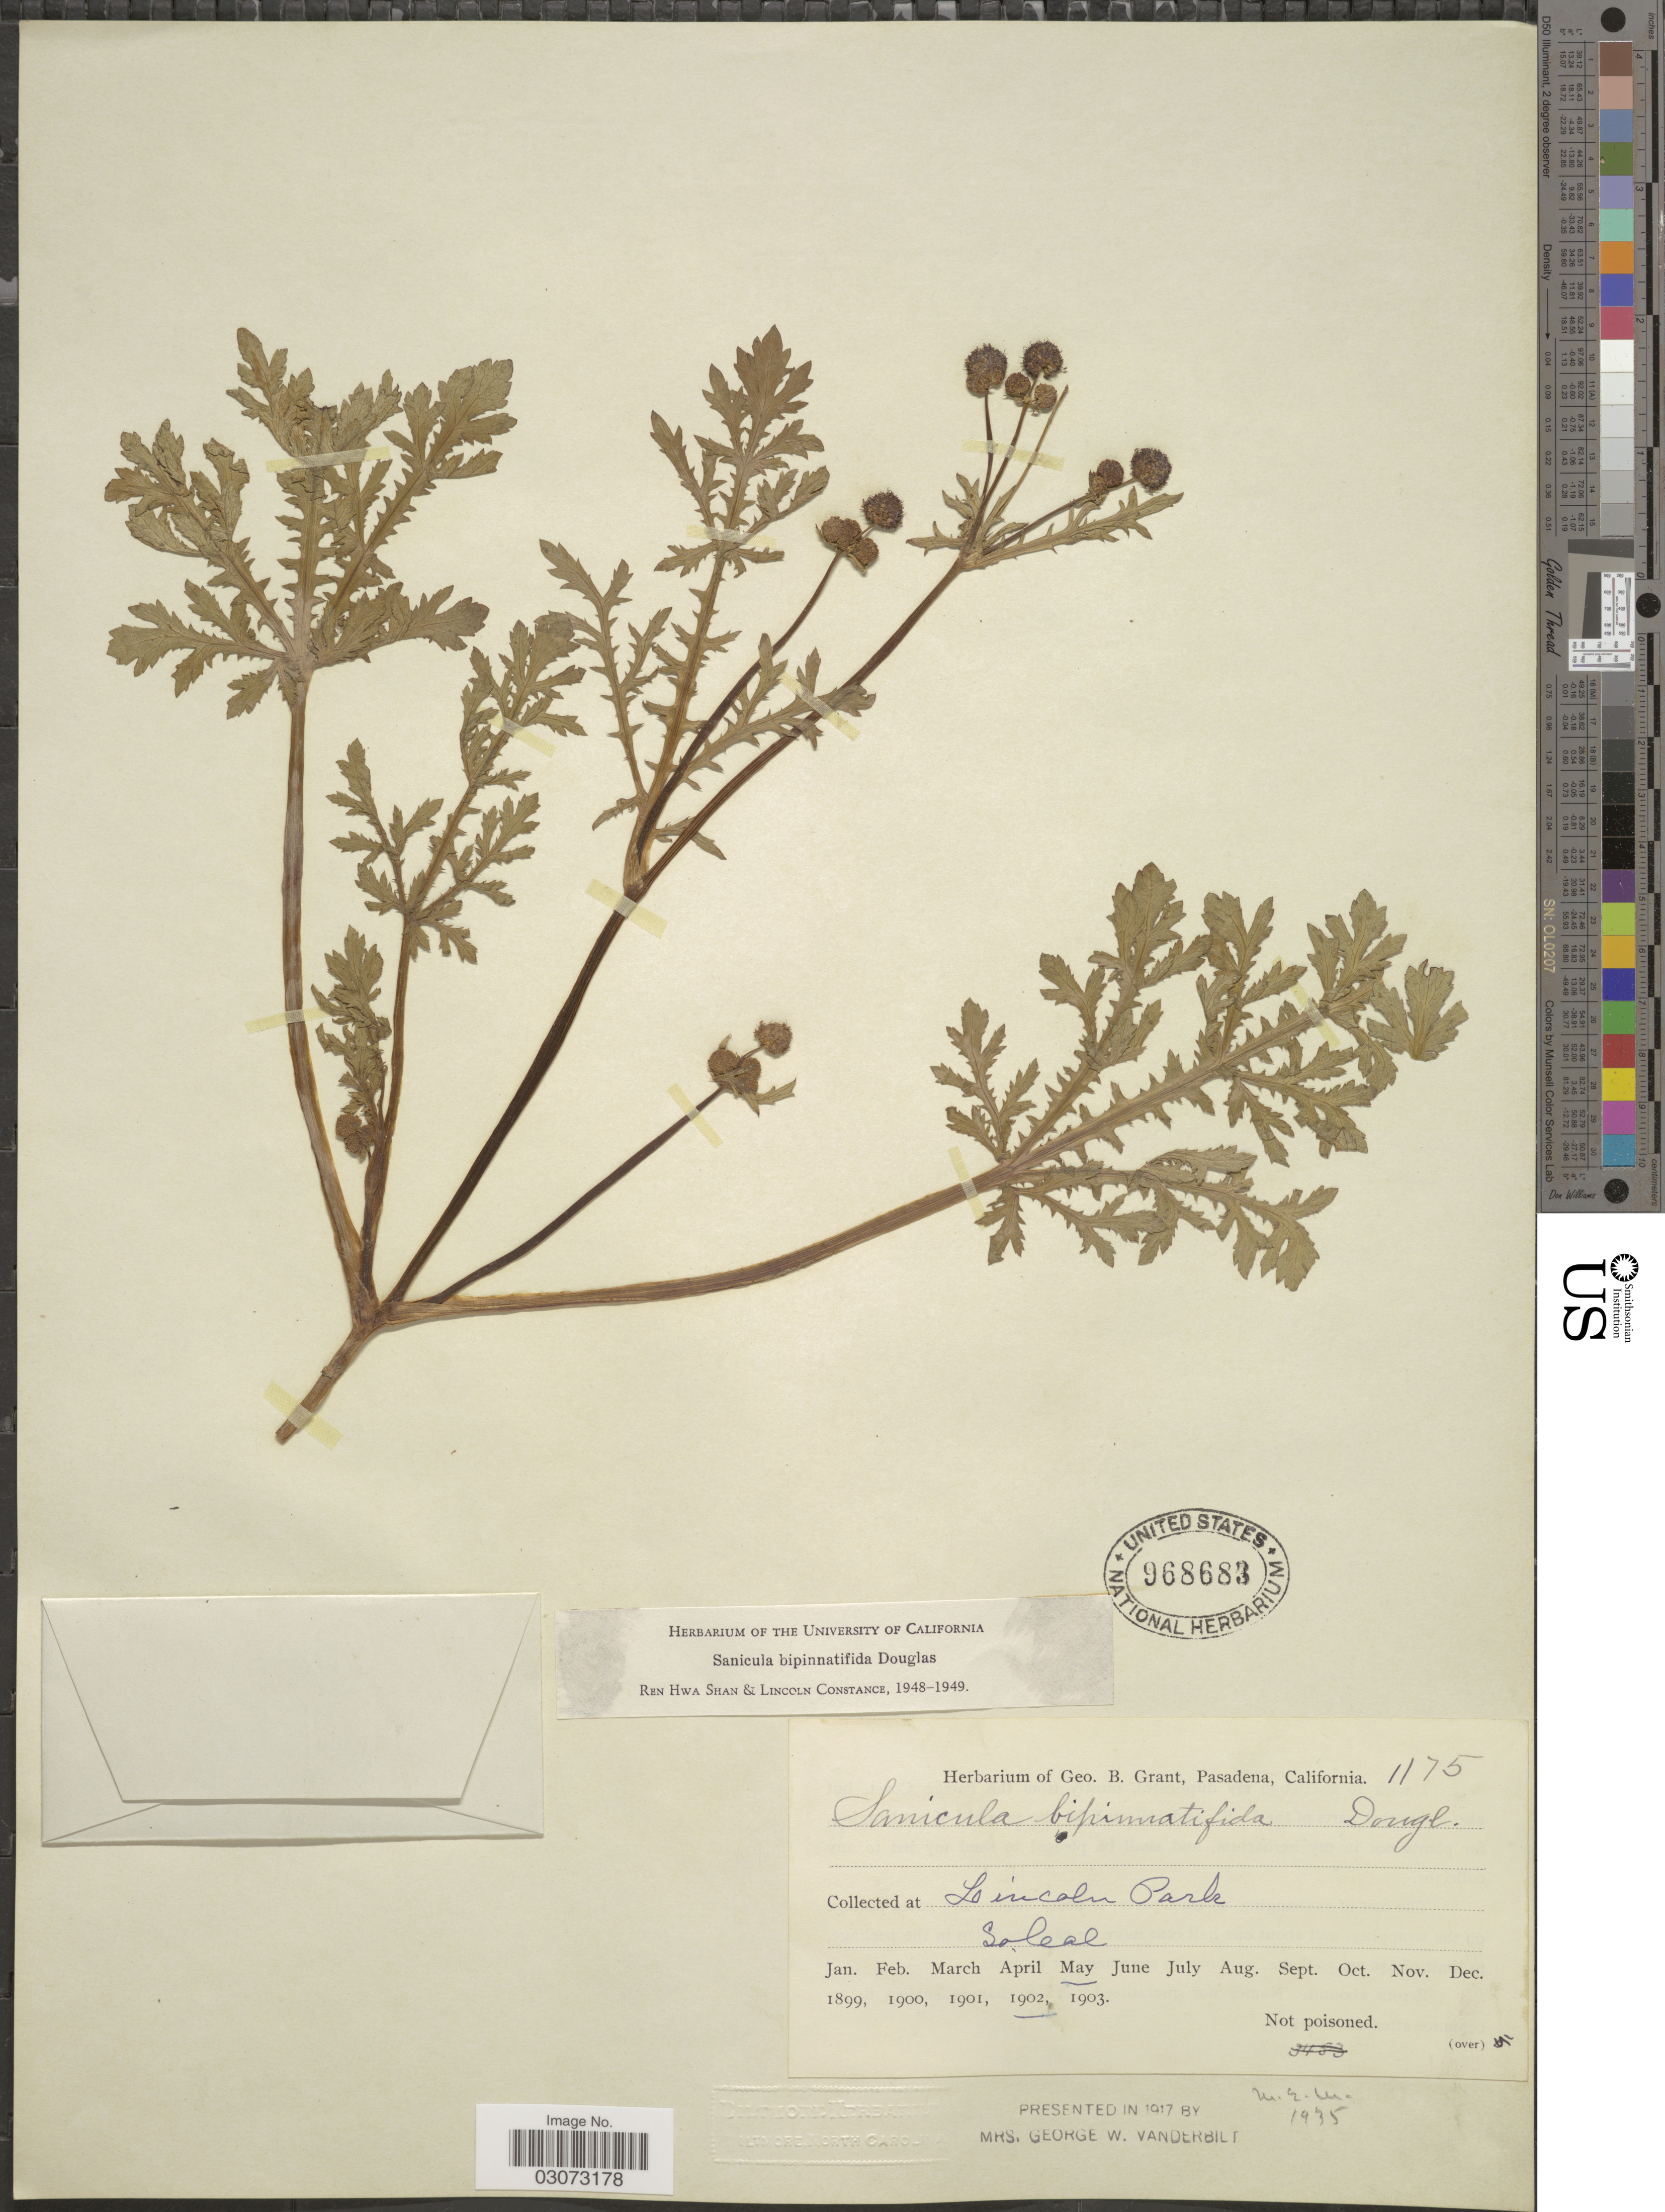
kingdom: Plantae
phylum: Tracheophyta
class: Magnoliopsida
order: Apiales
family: Apiaceae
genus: Sanicula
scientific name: Sanicula bipinnatifida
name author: Douglas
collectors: G. Grant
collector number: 1175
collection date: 1902-05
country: United States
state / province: California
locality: Lincoln Park. Soleal.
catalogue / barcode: US 968683